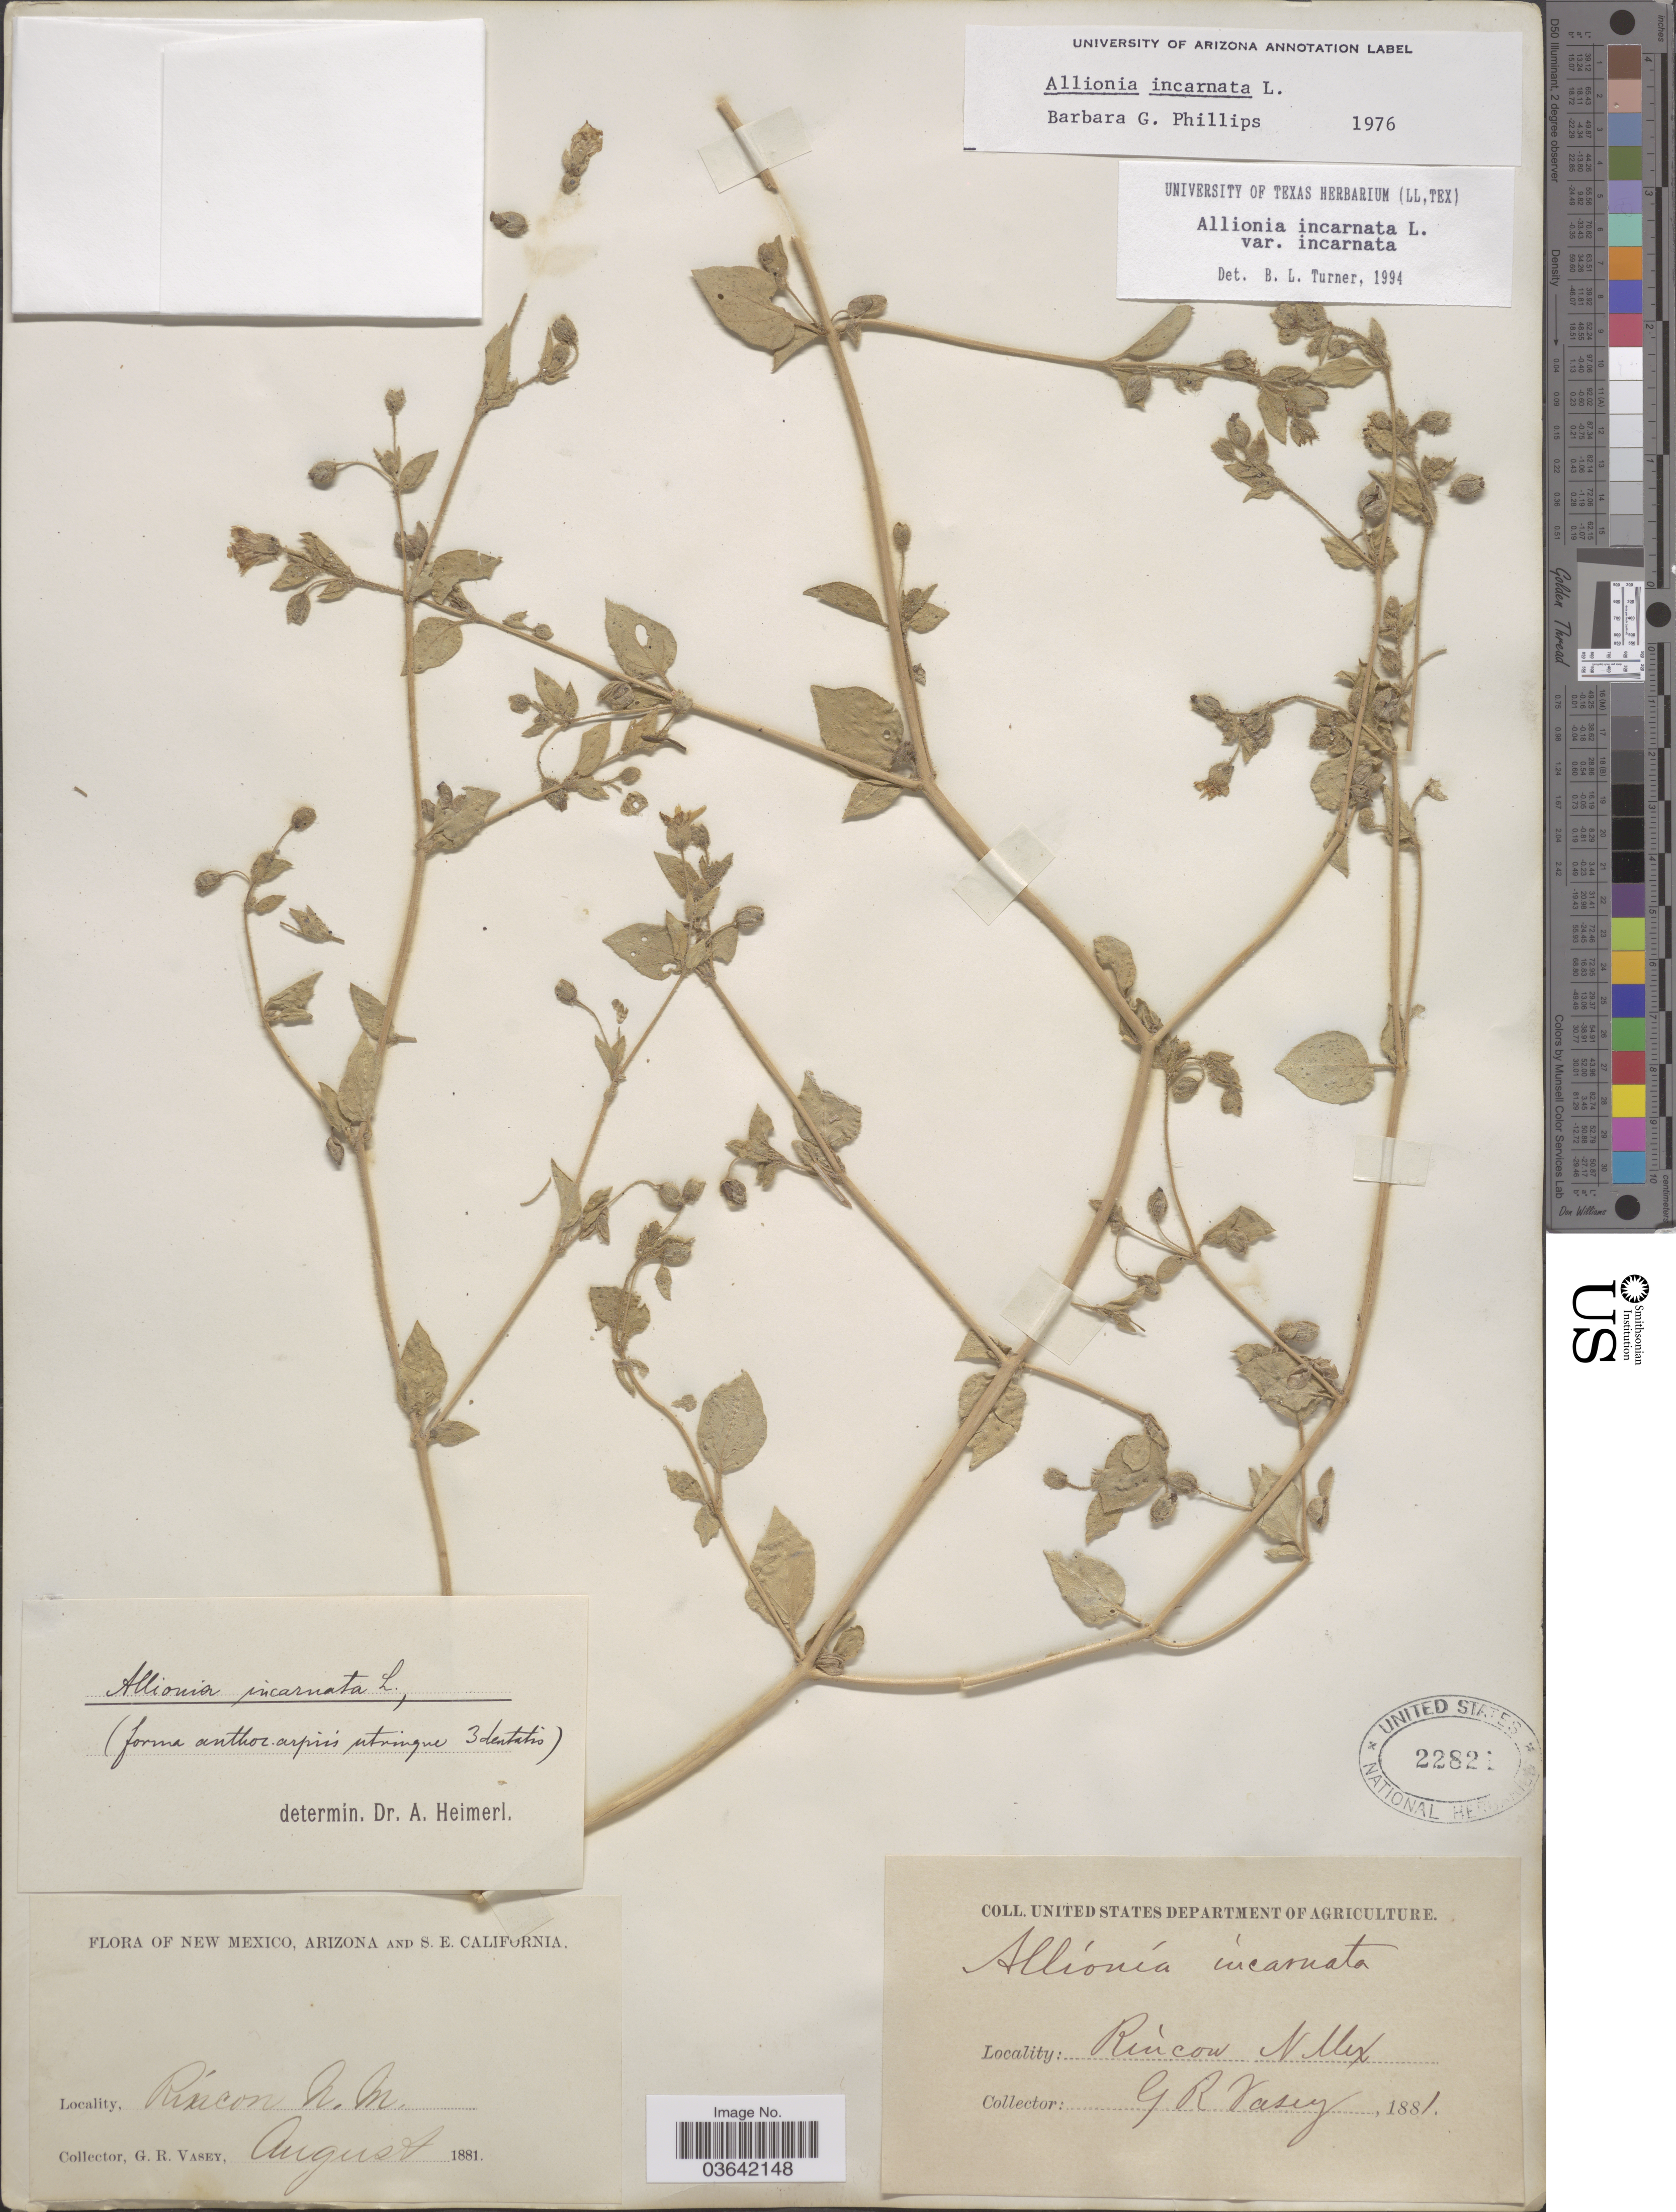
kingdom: Plantae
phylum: Tracheophyta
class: Magnoliopsida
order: Caryophyllales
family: Nyctaginaceae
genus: Allionia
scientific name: Allionia incarnata var. incarnata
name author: L.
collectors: G. R. Vasey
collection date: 1881-08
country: United States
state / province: New Mexico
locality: Rincon. N.M.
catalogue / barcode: US 22821